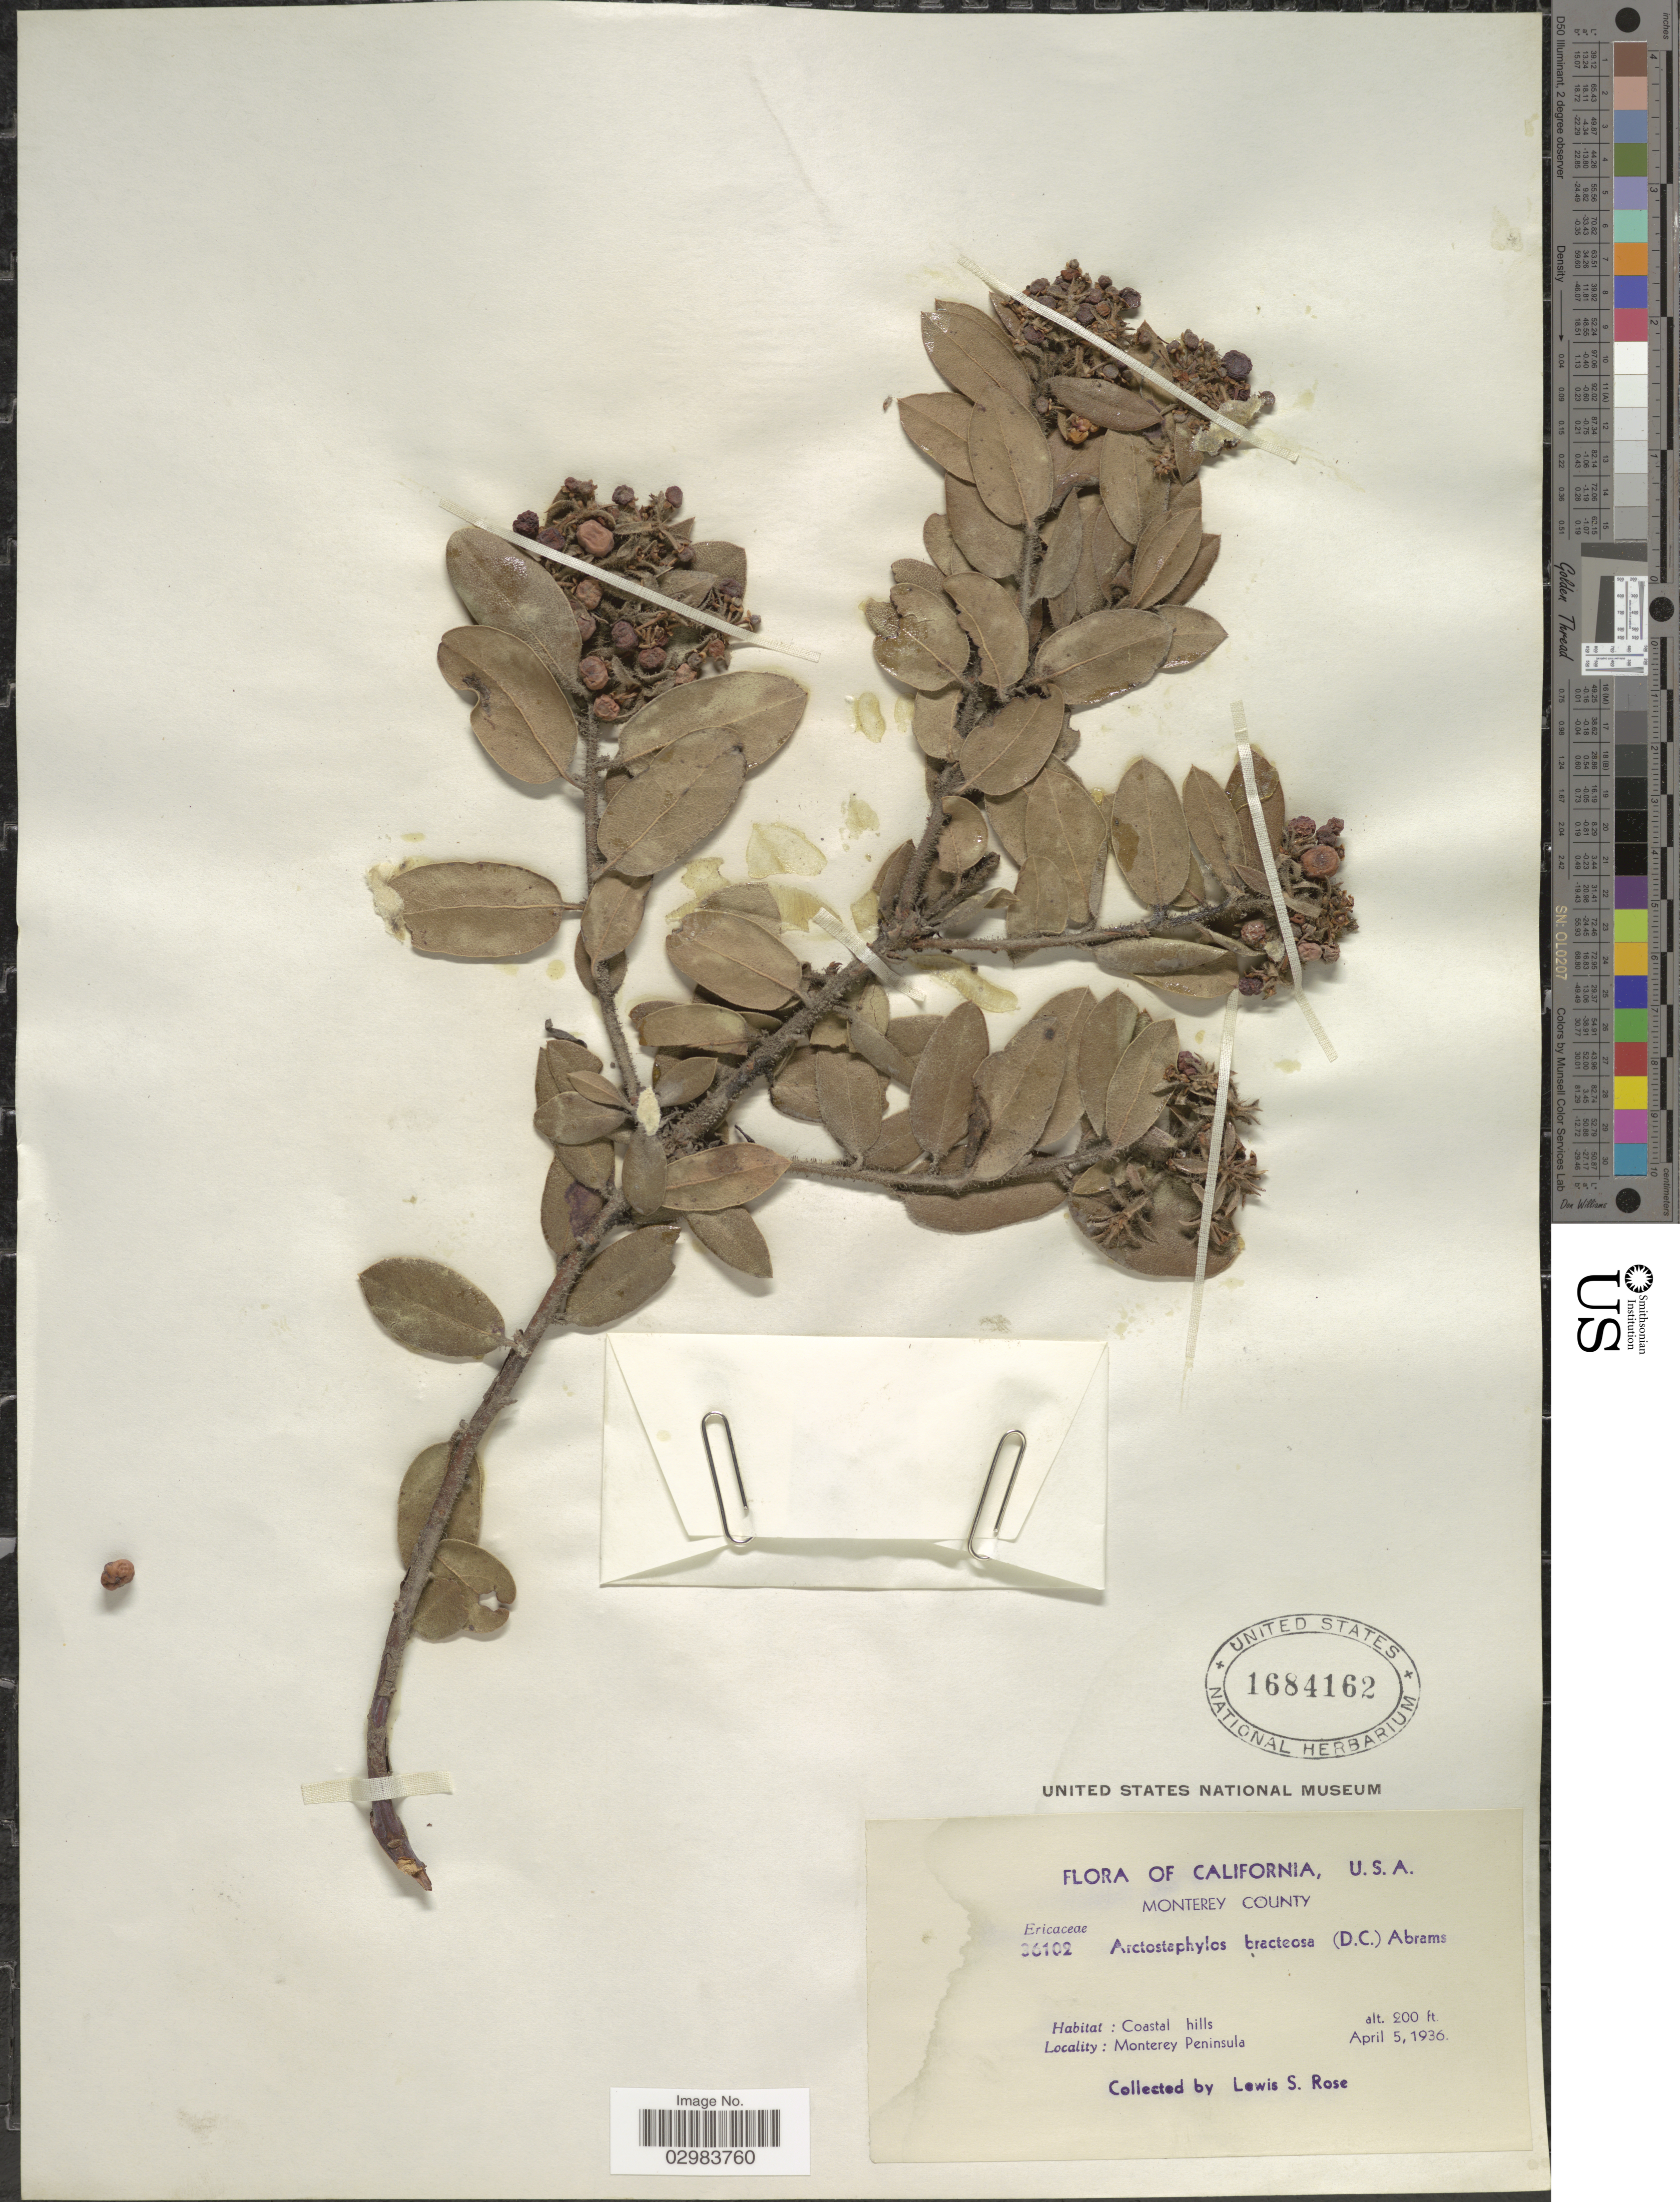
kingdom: Plantae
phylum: Tracheophyta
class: Magnoliopsida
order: Ericales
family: Ericaceae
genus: Arctostaphylos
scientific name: Arctostaphylos bracteosa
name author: (DC.) Abrams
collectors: L. S. Rose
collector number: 36102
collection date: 1936-04-05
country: United States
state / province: California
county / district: Monterey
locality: Monterey County. Coastal hills. Monterey Peninsula.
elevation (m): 61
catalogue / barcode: US 1684162